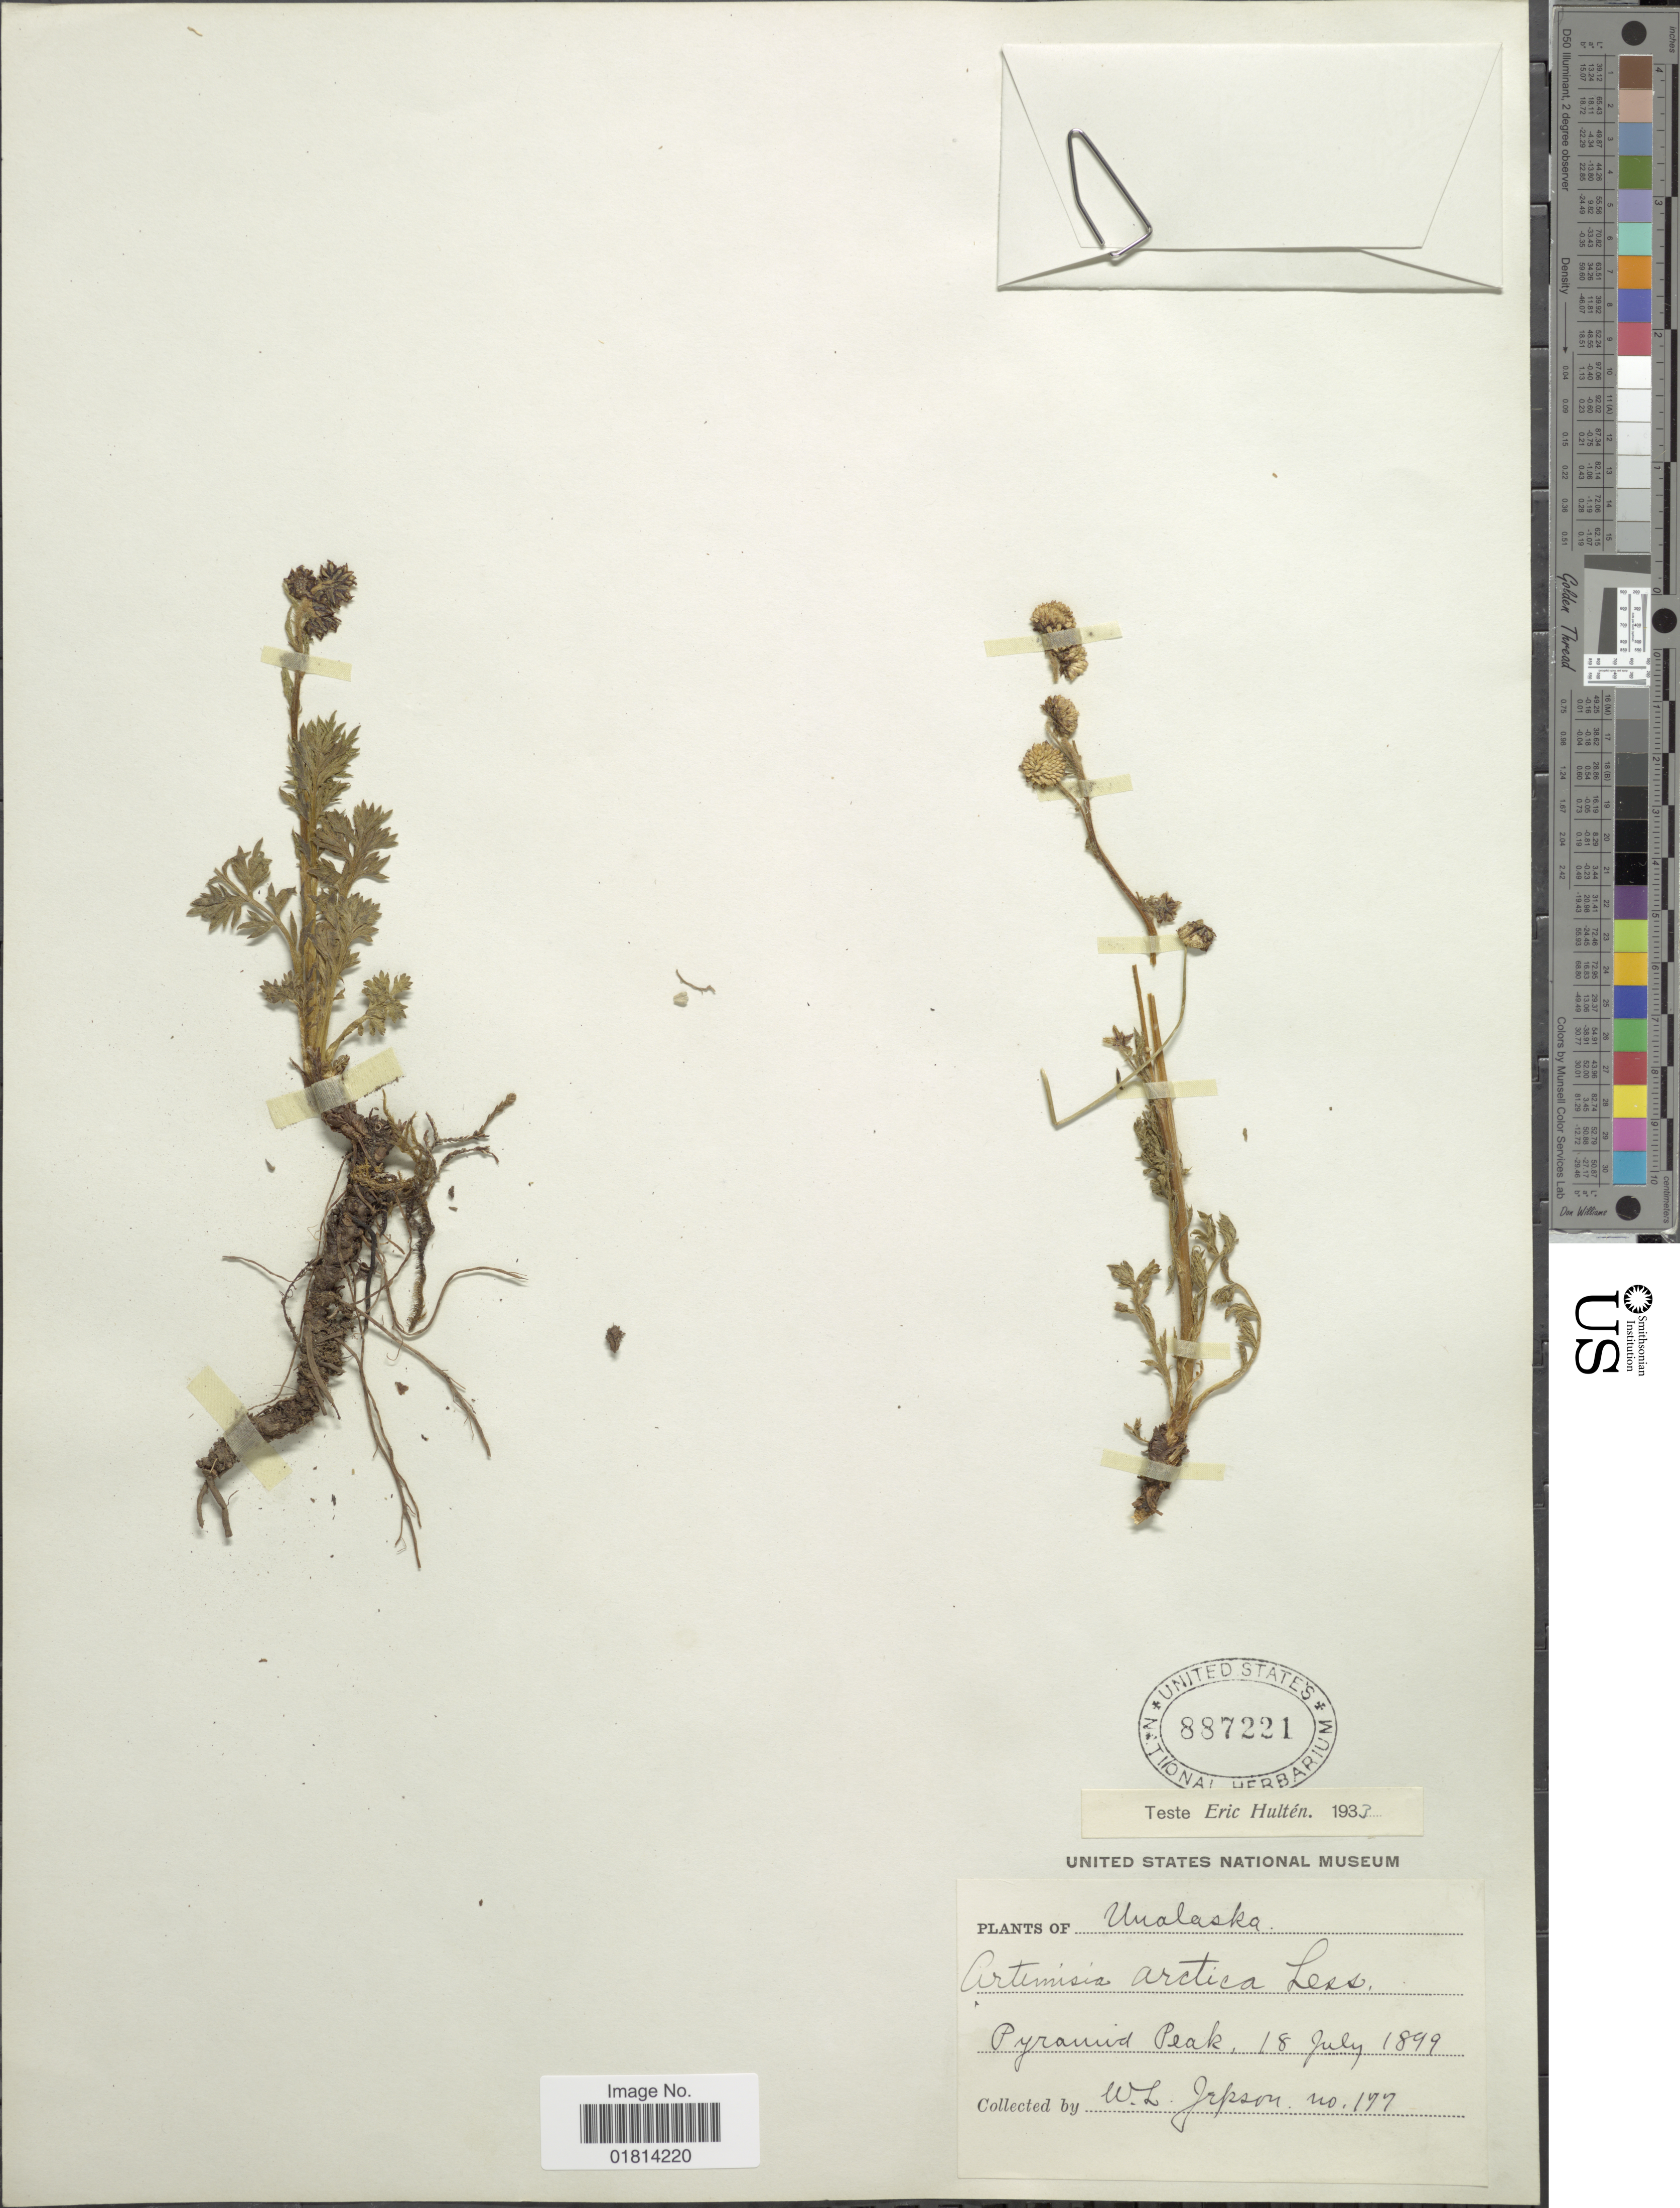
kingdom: Plantae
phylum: Tracheophyta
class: Magnoliopsida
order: Asterales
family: Asteraceae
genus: Artemisia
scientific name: Artemisia arctica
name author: Less.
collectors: W. L. Jepson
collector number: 177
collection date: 1899-07-18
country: United States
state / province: Alaska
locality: Unalaska. Pyramid Peak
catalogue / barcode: US 887221